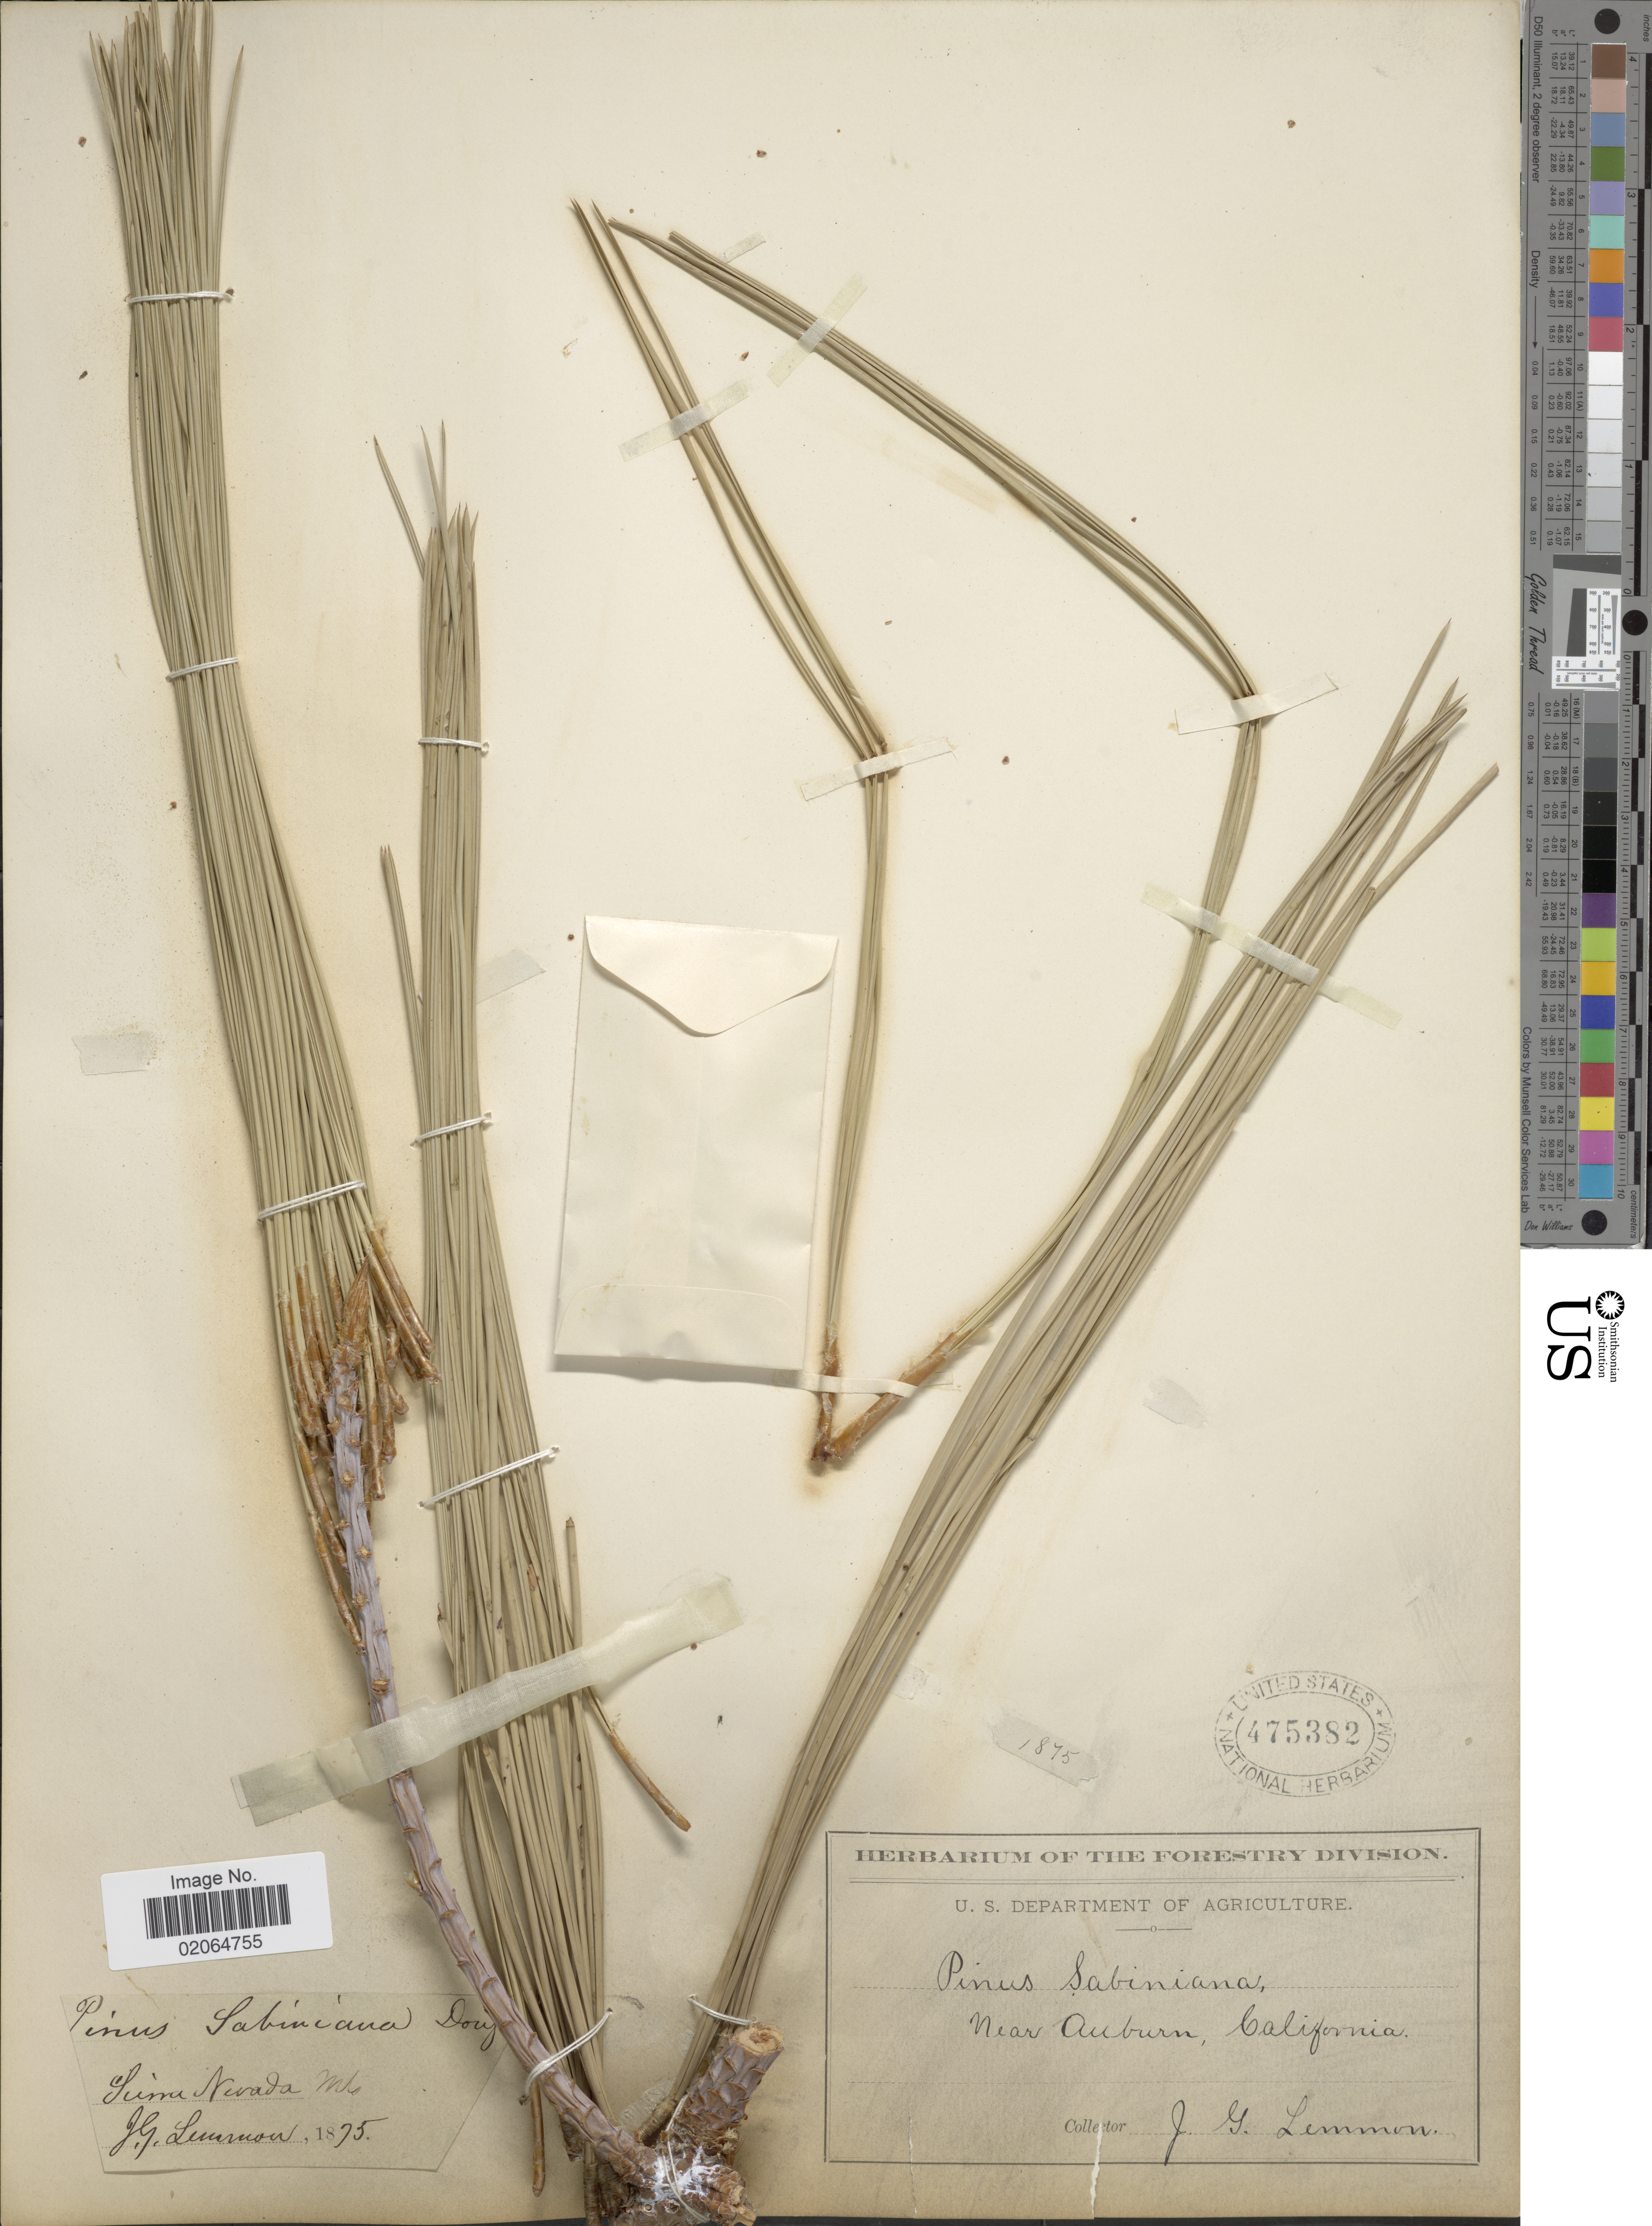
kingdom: Plantae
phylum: Tracheophyta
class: Pinopsida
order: Pinales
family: Pinaceae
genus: Pinus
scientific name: Pinus sabiniana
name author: Douglas ex D. Don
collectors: J. Lemmon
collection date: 1875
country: United States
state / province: California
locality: Sierra Nevada Mt., near Auburn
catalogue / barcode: US 475382